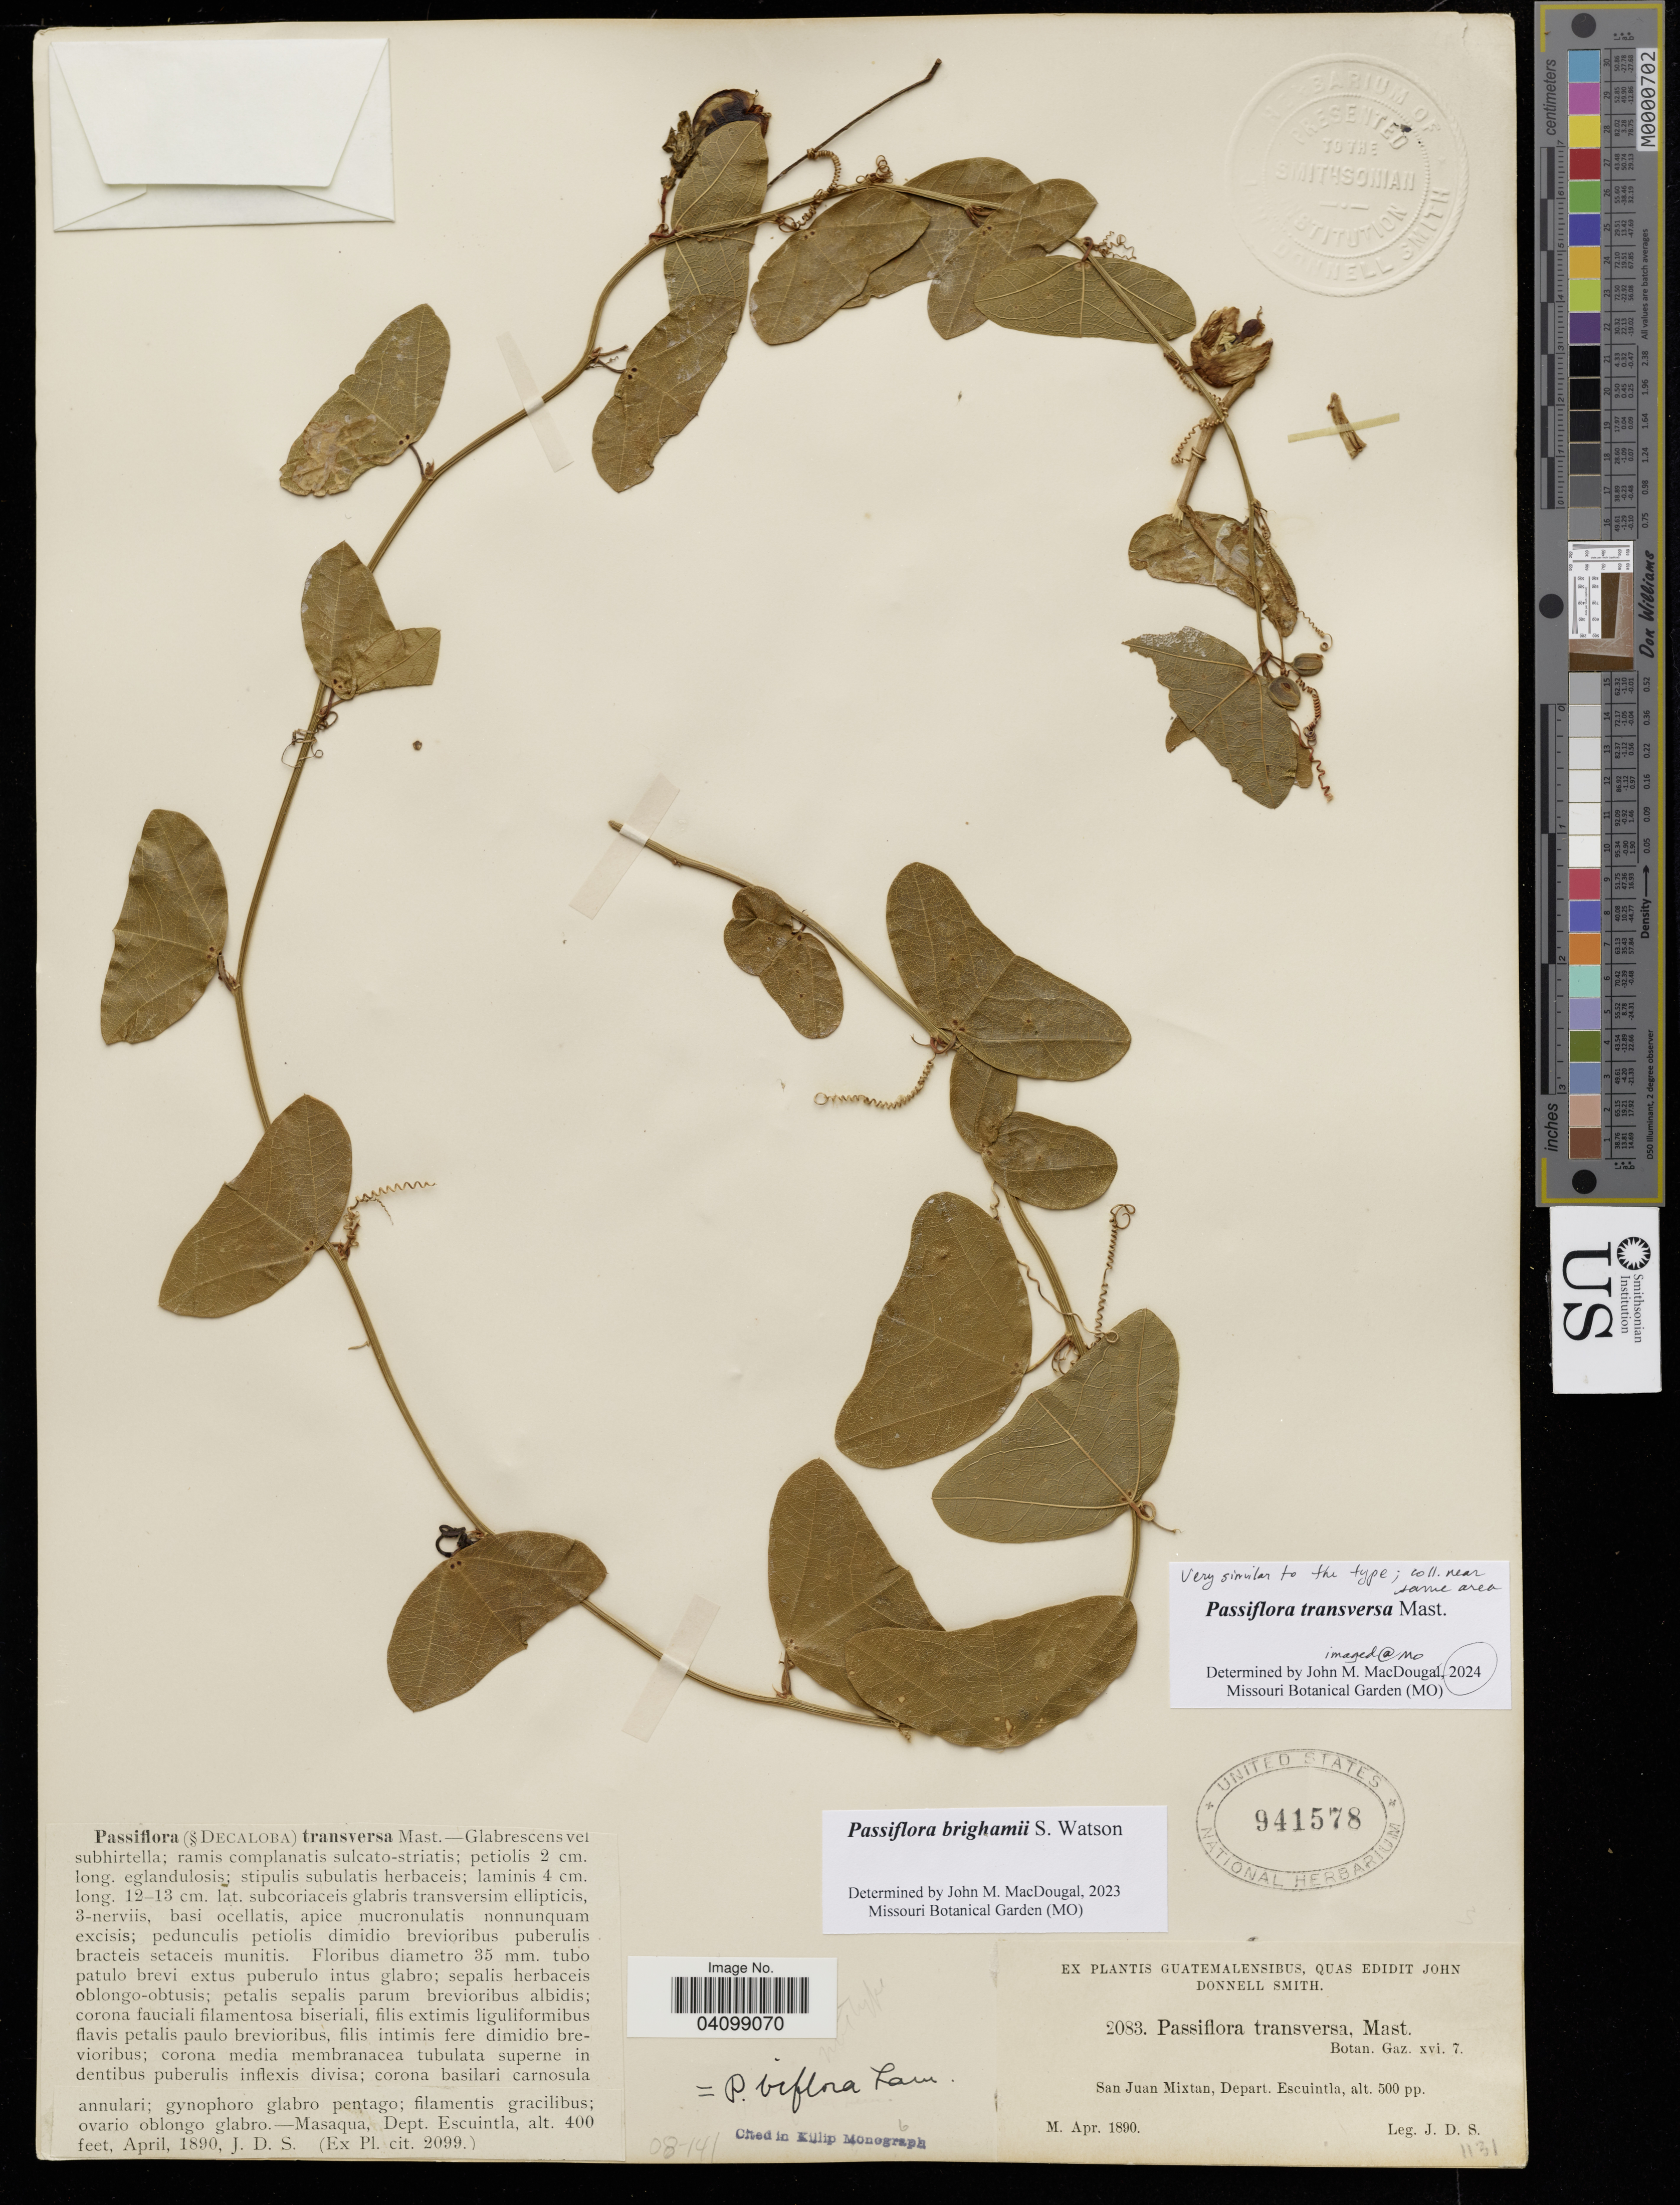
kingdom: Plantae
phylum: Tracheophyta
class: Magnoliopsida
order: Malpighiales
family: Passifloraceae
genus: Passiflora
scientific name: Passiflora transversa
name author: Mast. in Donn. Sm.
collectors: J. Donnell Smith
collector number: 1131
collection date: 1890-04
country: Guatemala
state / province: Escuintla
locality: San Juan Mixtan.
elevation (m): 152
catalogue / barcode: US 941578